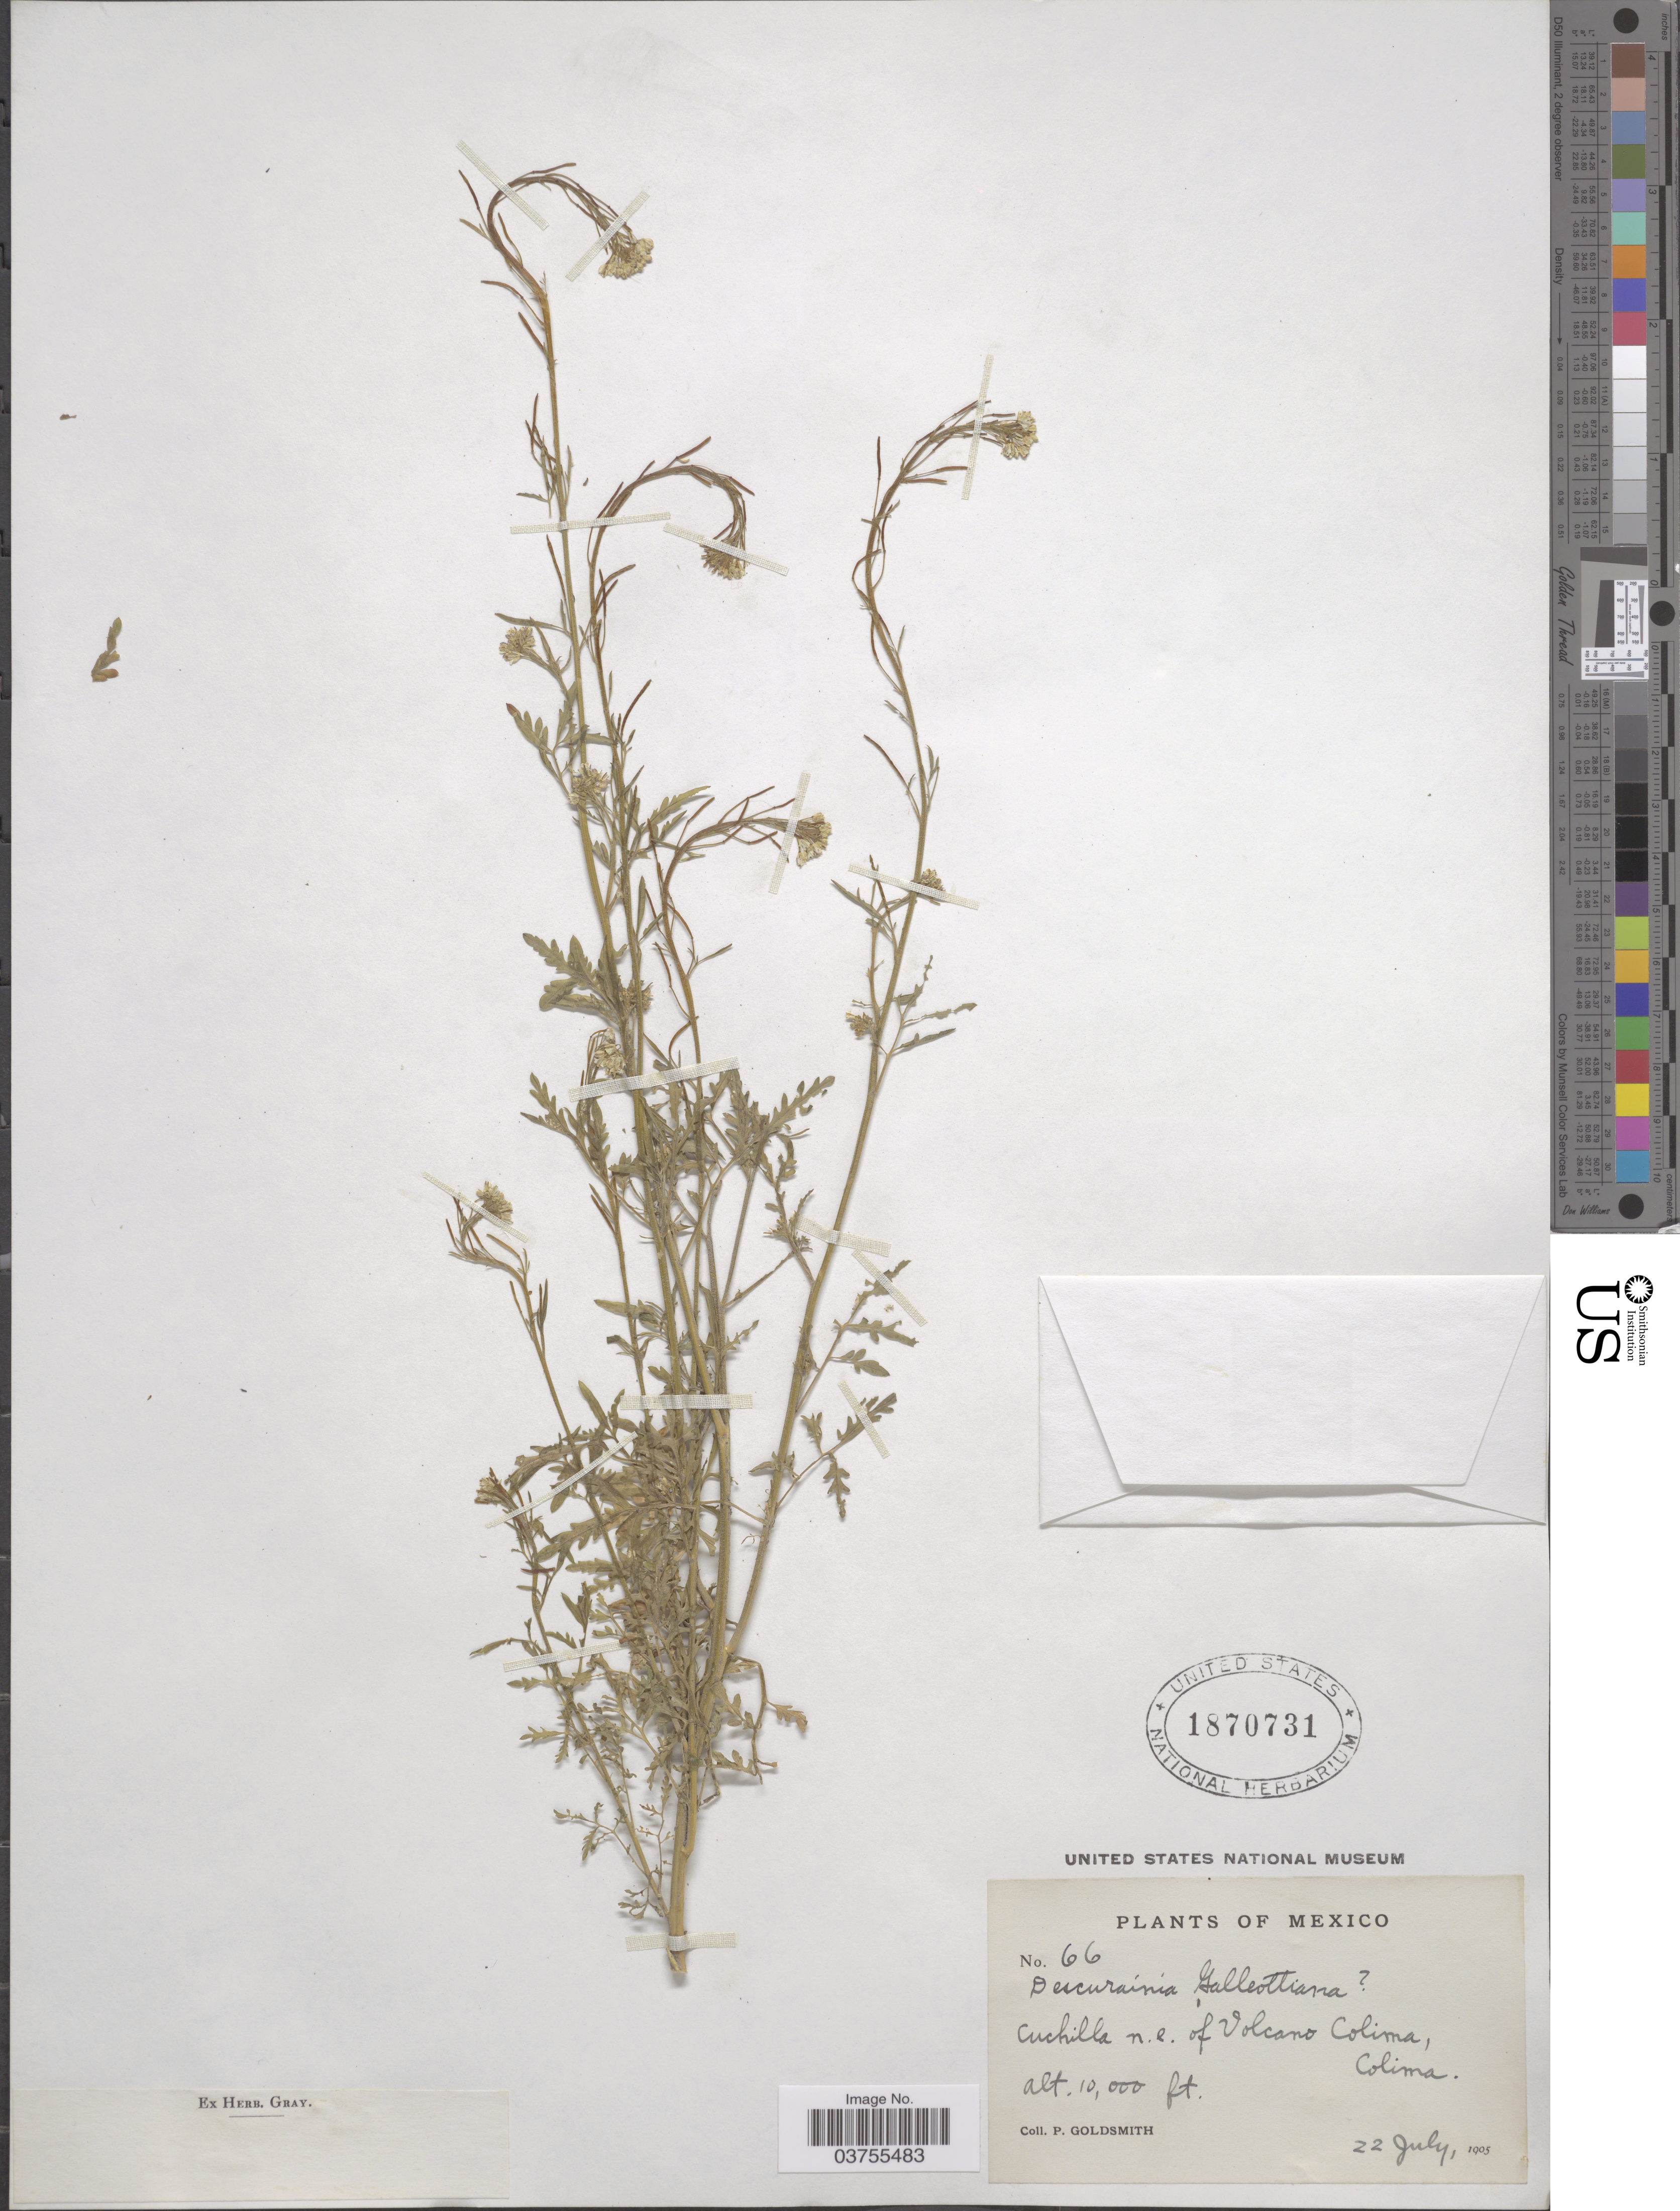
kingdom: Plantae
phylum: Tracheophyta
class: Magnoliopsida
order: Brassicales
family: Brassicaceae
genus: Descurainia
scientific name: Descurainia impatiens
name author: (Schltdl. et al.) O.E. Schulz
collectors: P. Goldsmith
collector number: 66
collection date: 1905-07-22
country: Mexico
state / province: Colima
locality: Cuchilla n.e. of Volcano Colima.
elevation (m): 3048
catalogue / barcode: US 1870731